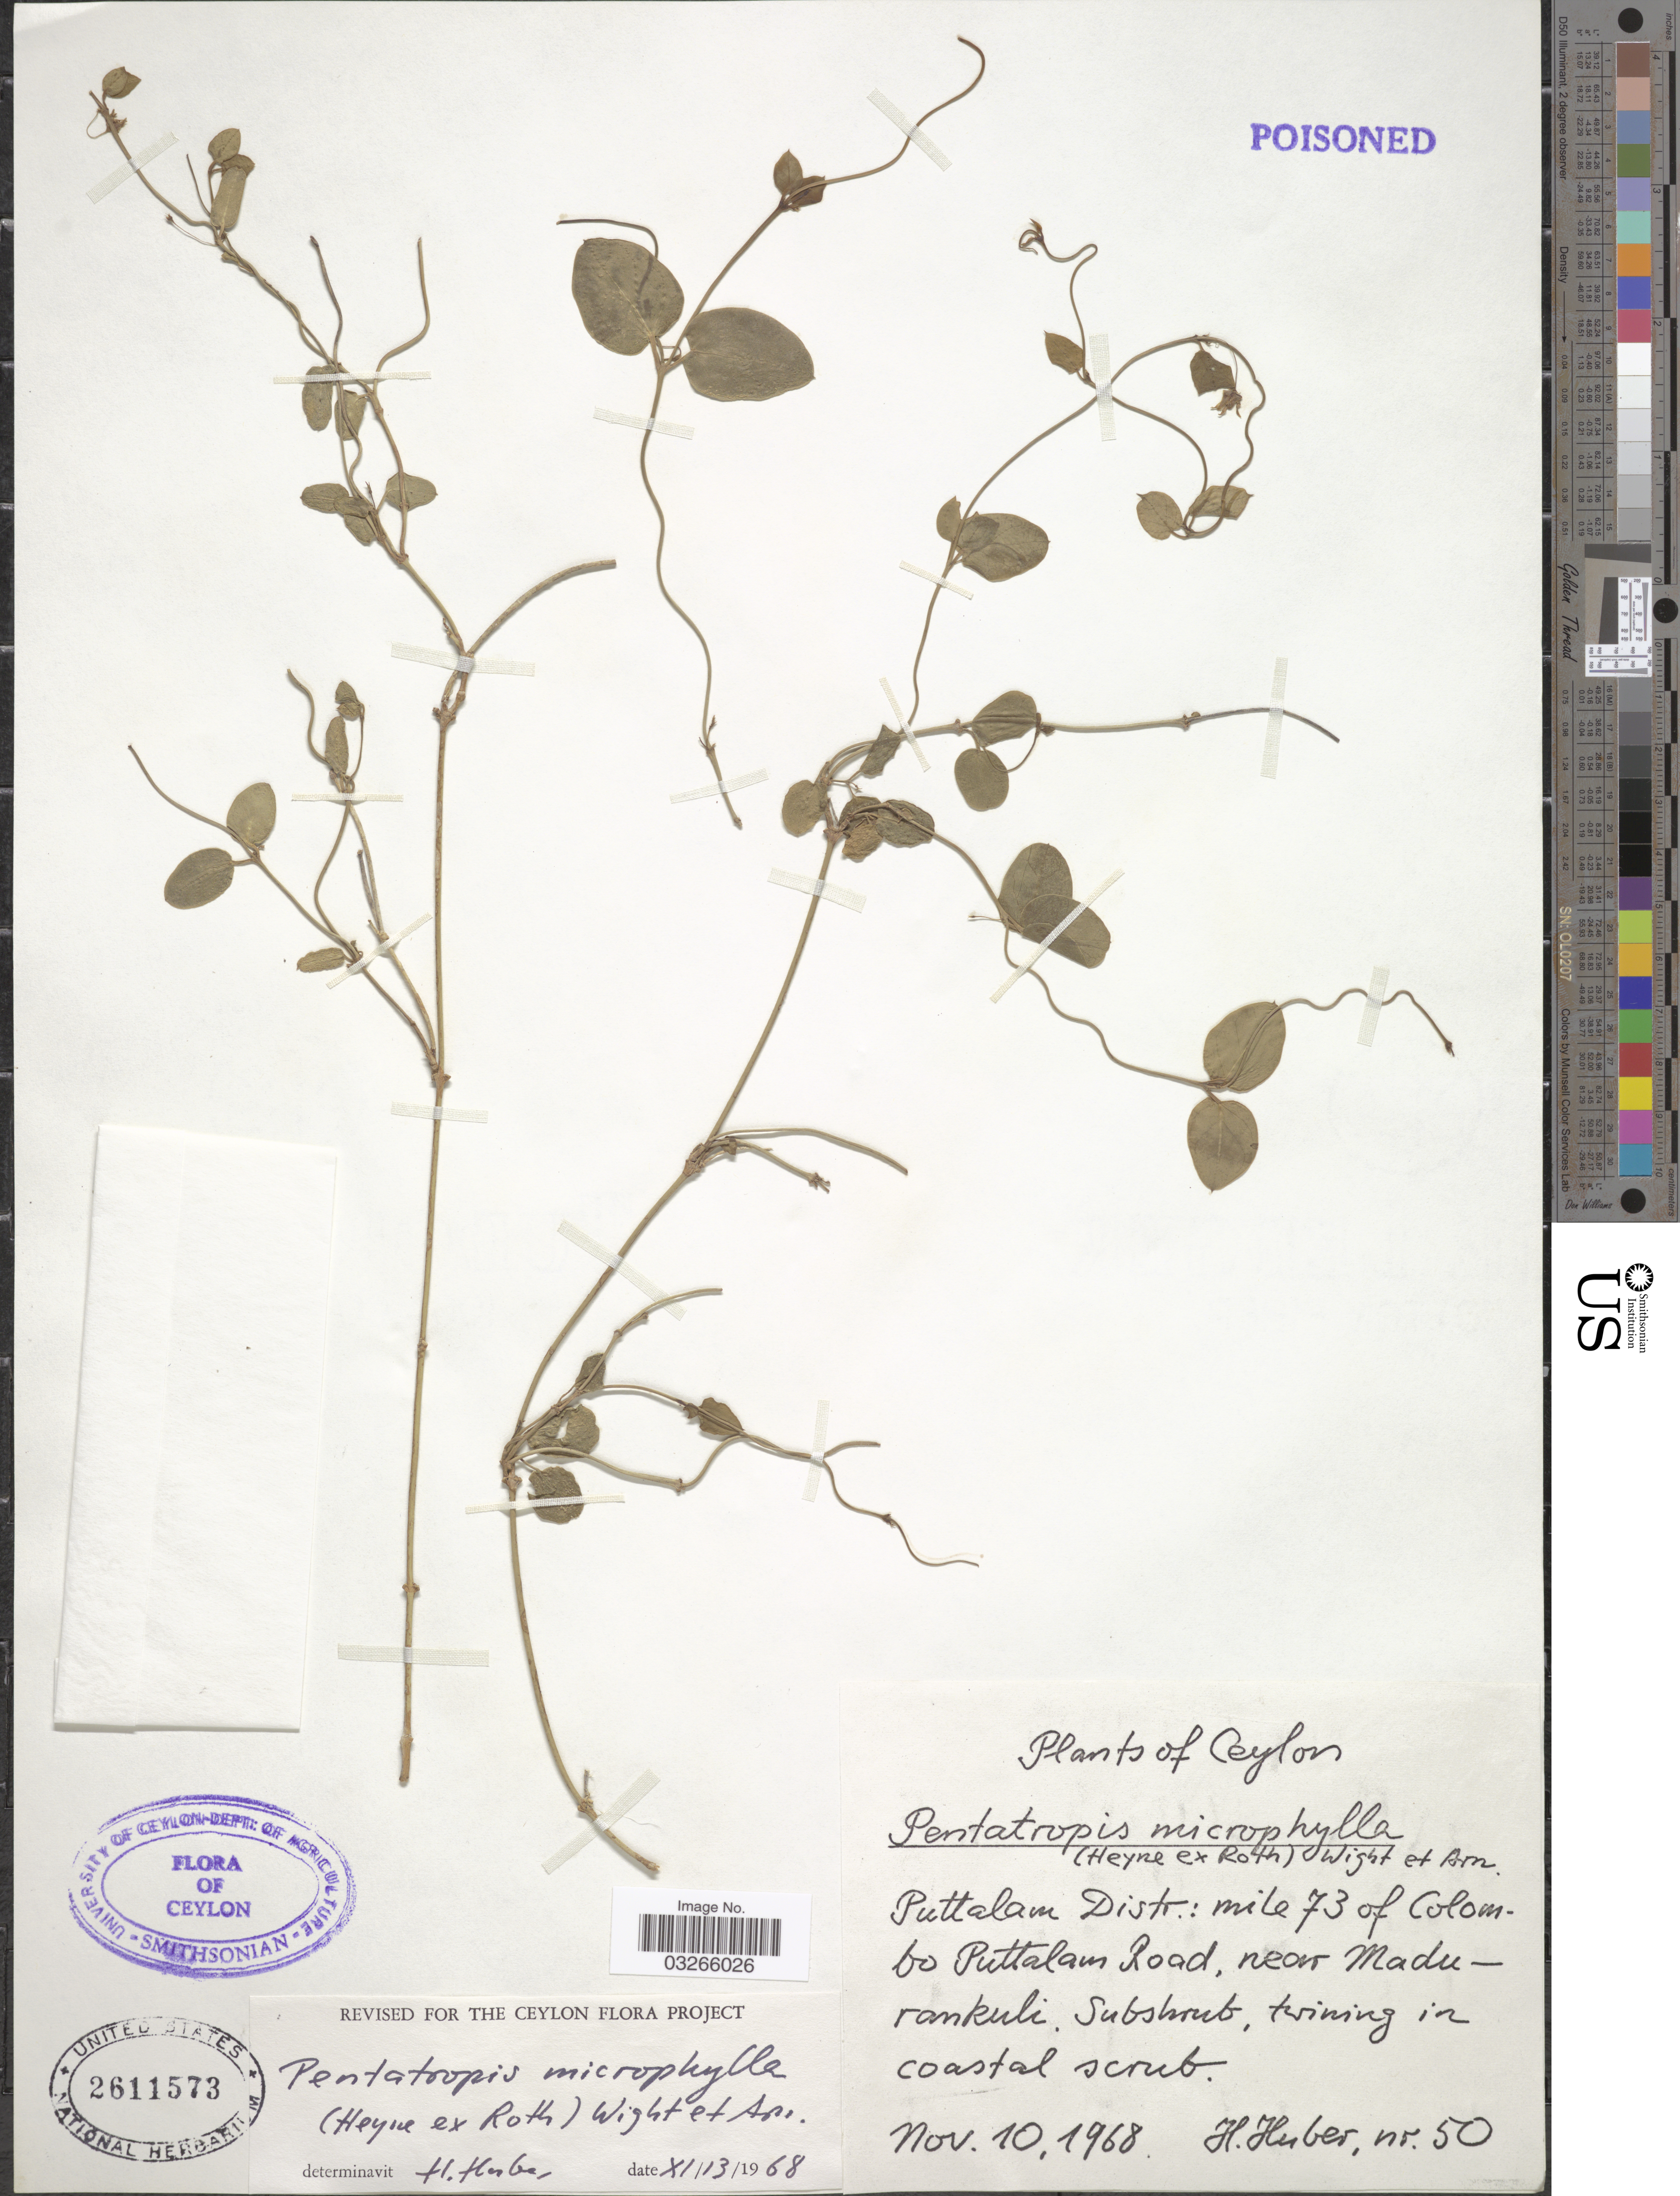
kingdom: Plantae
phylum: Tracheophyta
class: Magnoliopsida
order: Gentianales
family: Apocynaceae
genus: Pentatropis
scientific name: Pentatropis microphylla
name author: (A. Roth ex Schult.) Wight & Arn.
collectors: H. Huber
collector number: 50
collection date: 1968-11-10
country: Sri Lanka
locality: Ceylon. Puttalam Distr.: mile 73 of Colombo Puttalam Road, near Madurankuli.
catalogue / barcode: US 2611573